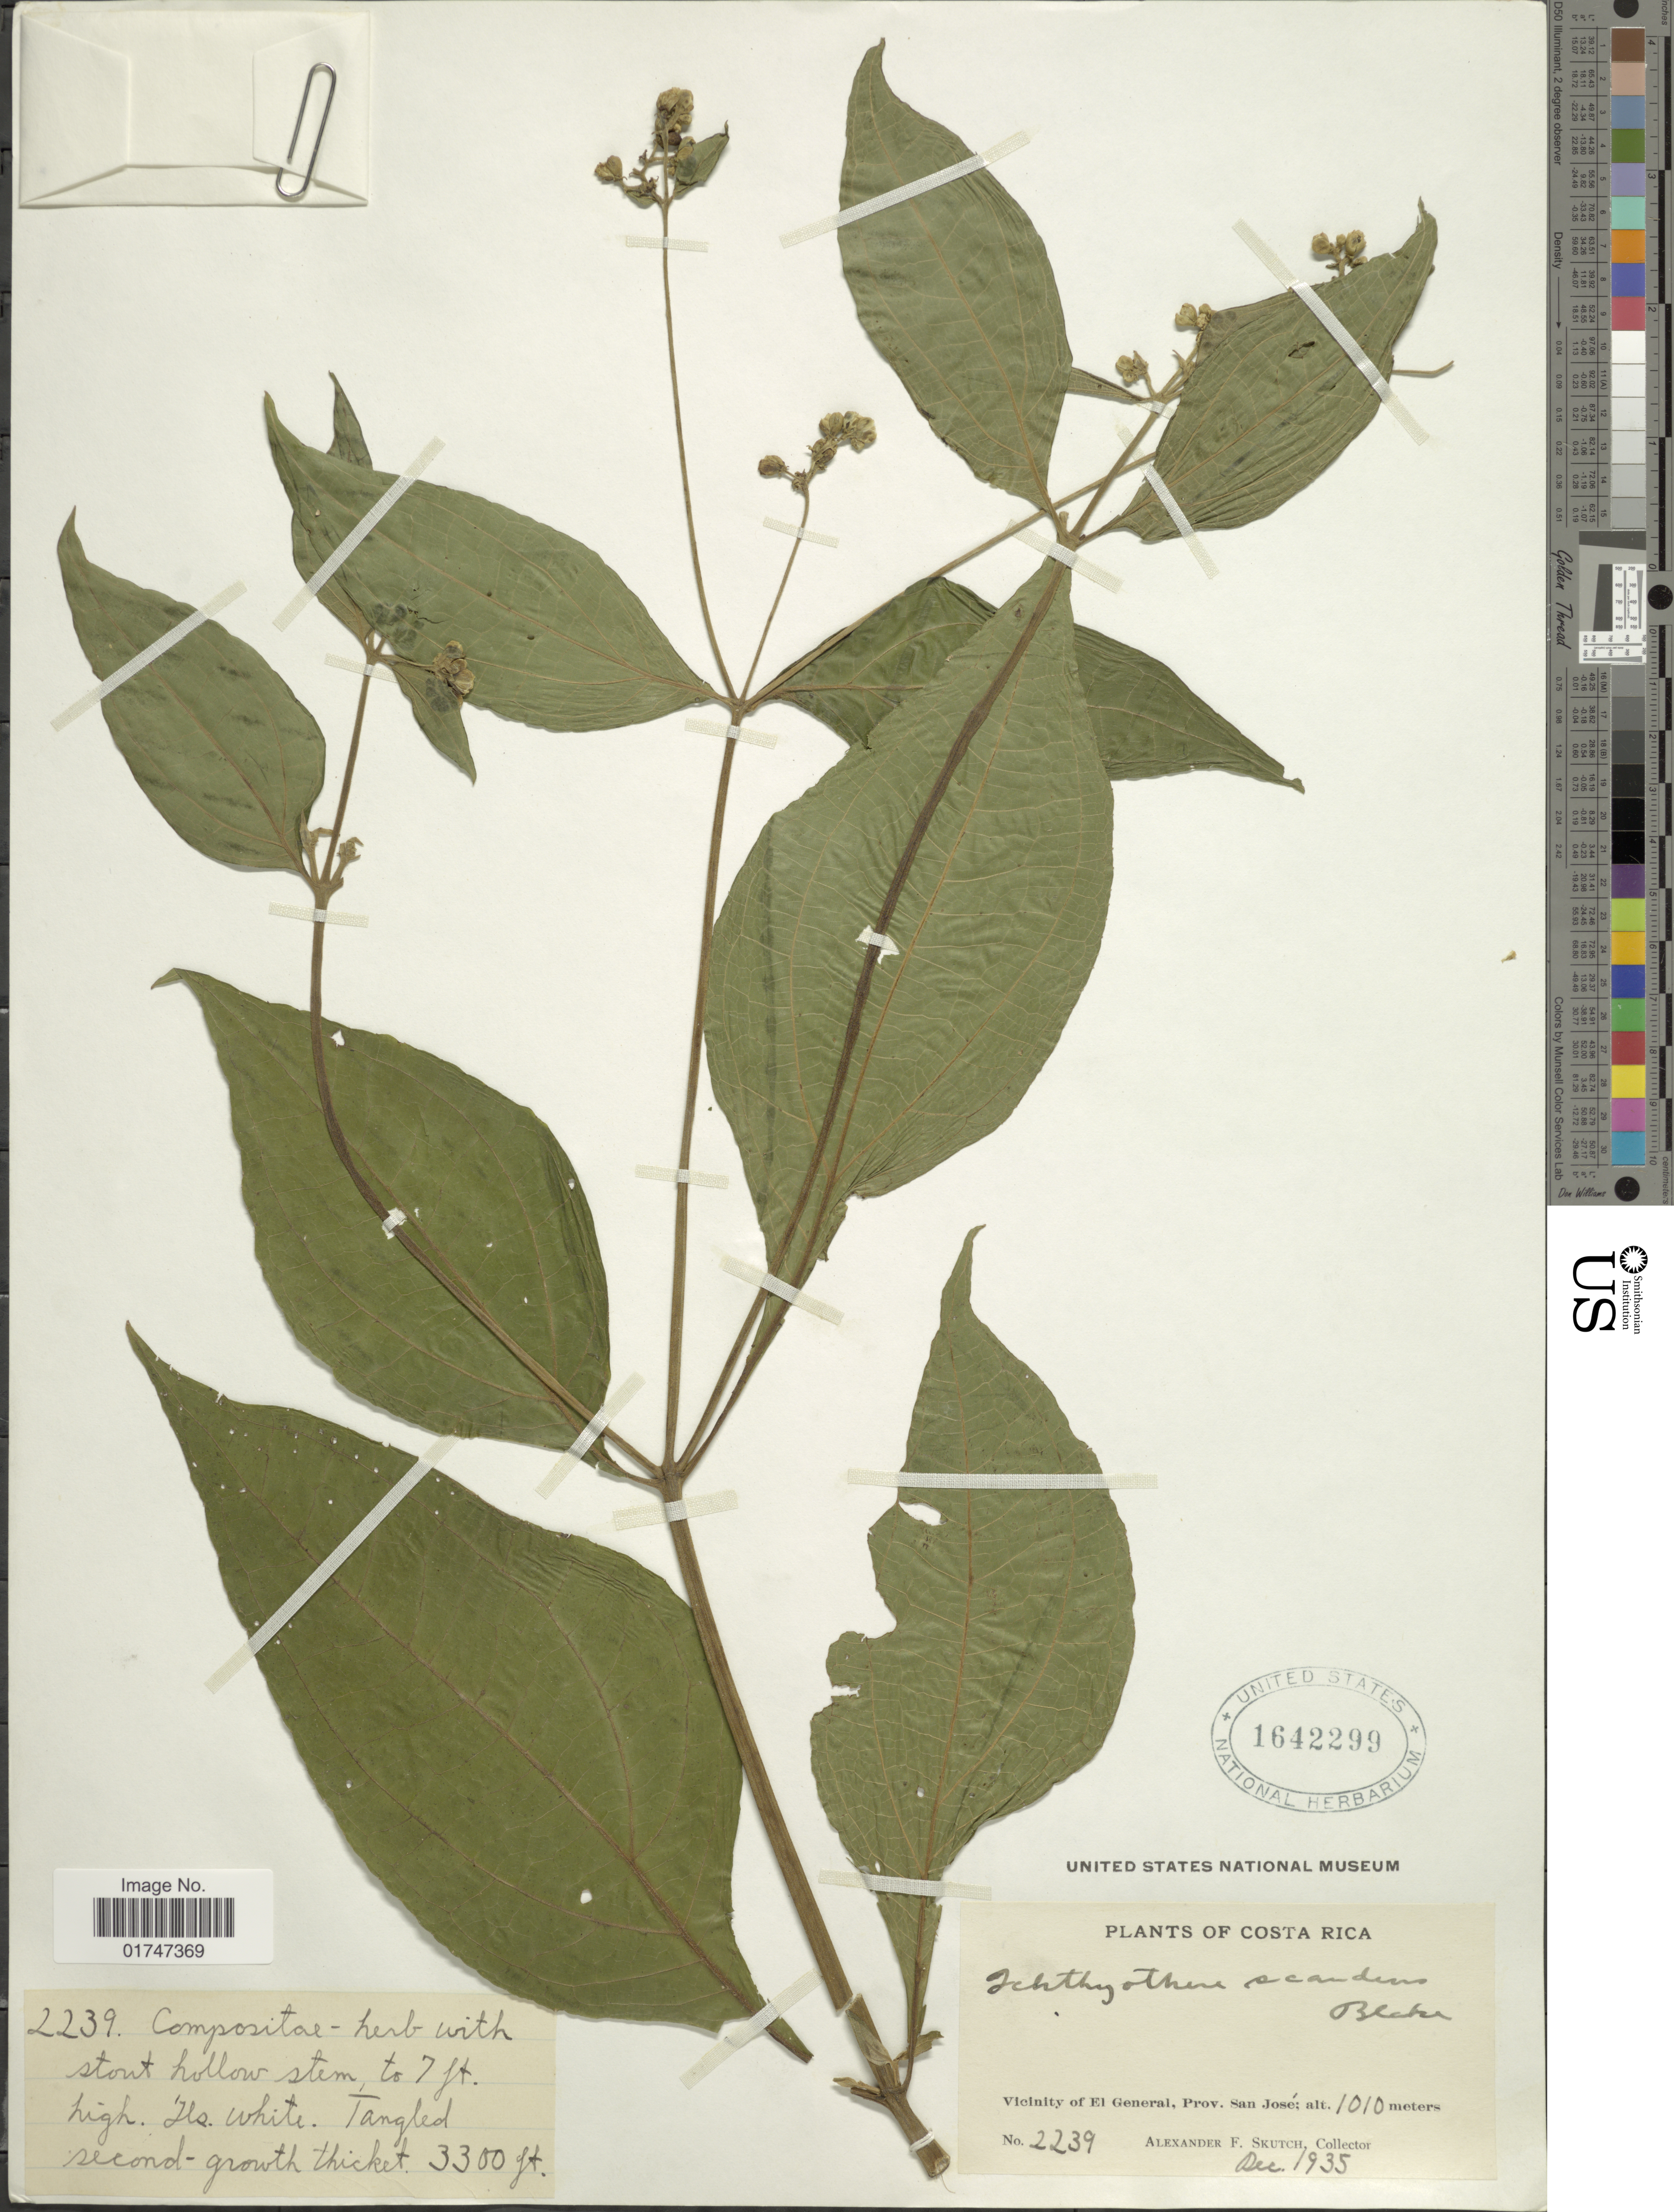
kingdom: Plantae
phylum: Tracheophyta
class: Magnoliopsida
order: Asterales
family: Asteraceae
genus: Ichthyothere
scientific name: Ichthyothere scandens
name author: S.F. Blake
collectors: A. F. Skutch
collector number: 2239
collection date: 1935-12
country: Costa Rica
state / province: San José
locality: Vicinity of El General, Prov. San José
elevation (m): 1010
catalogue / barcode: US 1642299